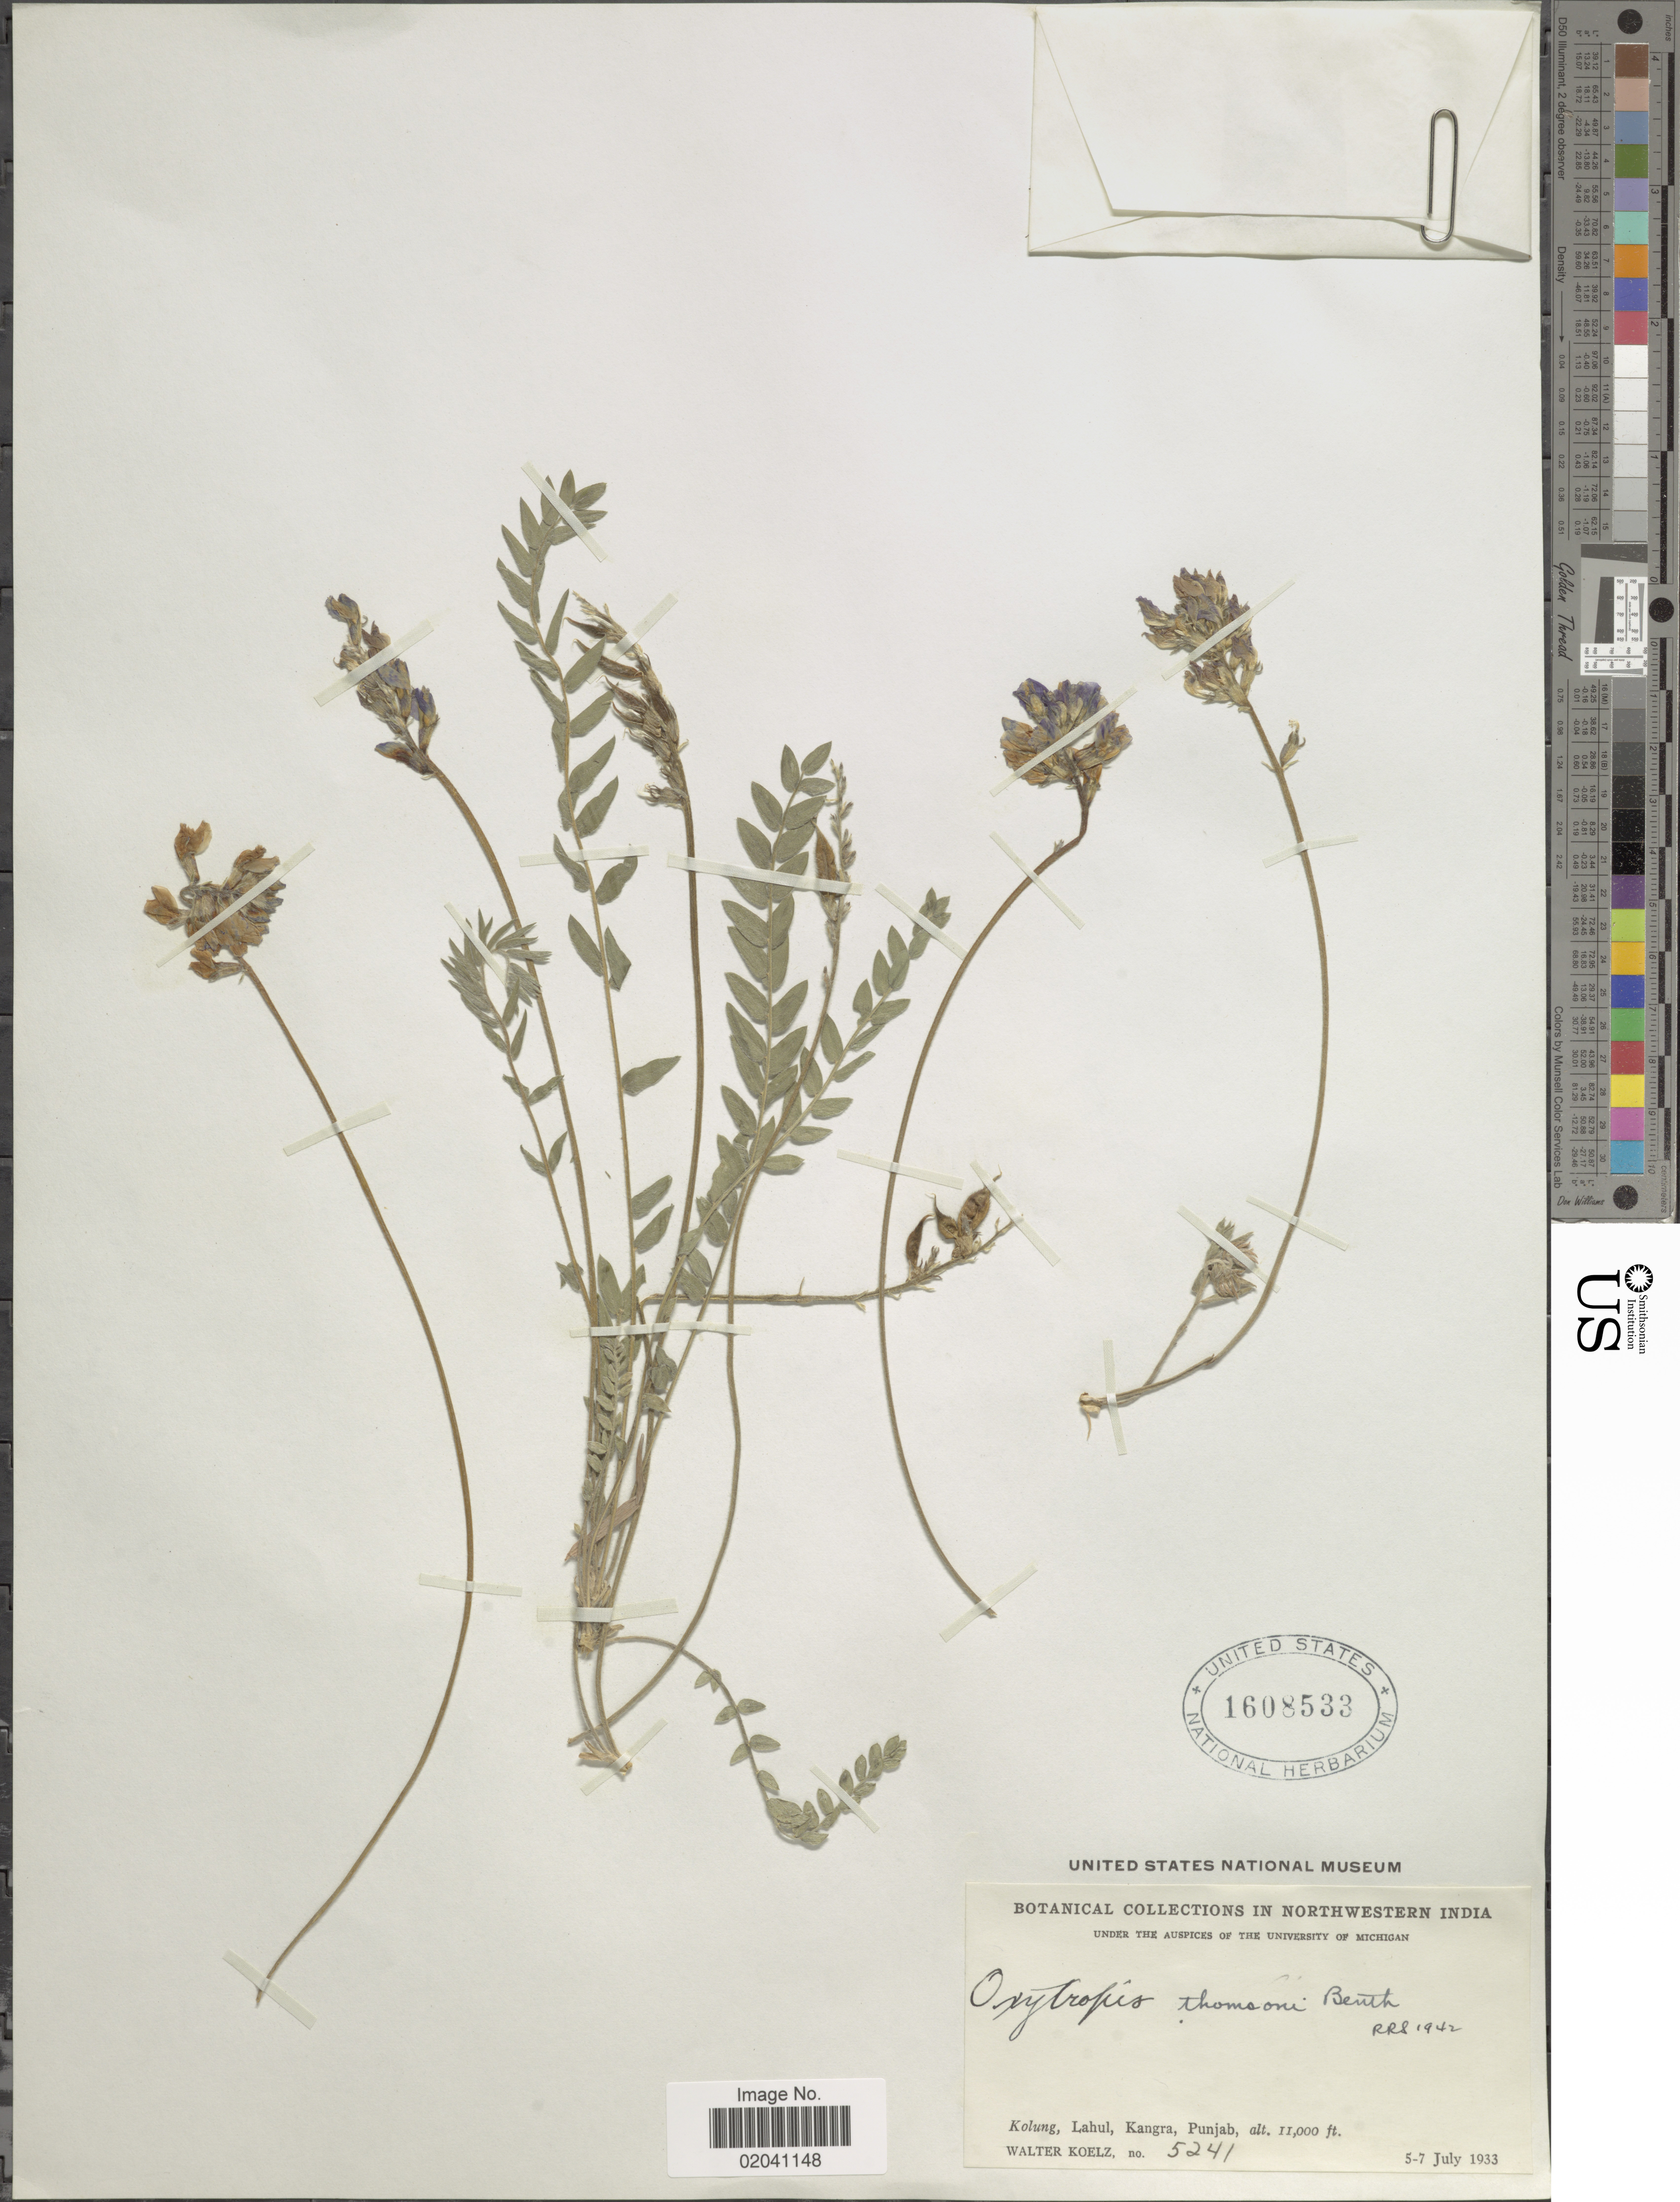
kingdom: Plantae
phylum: Tracheophyta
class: Magnoliopsida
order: Fabales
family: Fabaceae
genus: Oxytropis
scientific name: Oxytropis thomsonii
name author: Benth. ex Bunge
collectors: W. N. Koelz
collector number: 5241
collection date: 1933-07-05/1933-07-07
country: India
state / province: Punjab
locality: Kolung, Lahul, Kangra, Punjab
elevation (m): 3353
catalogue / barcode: US 1608533